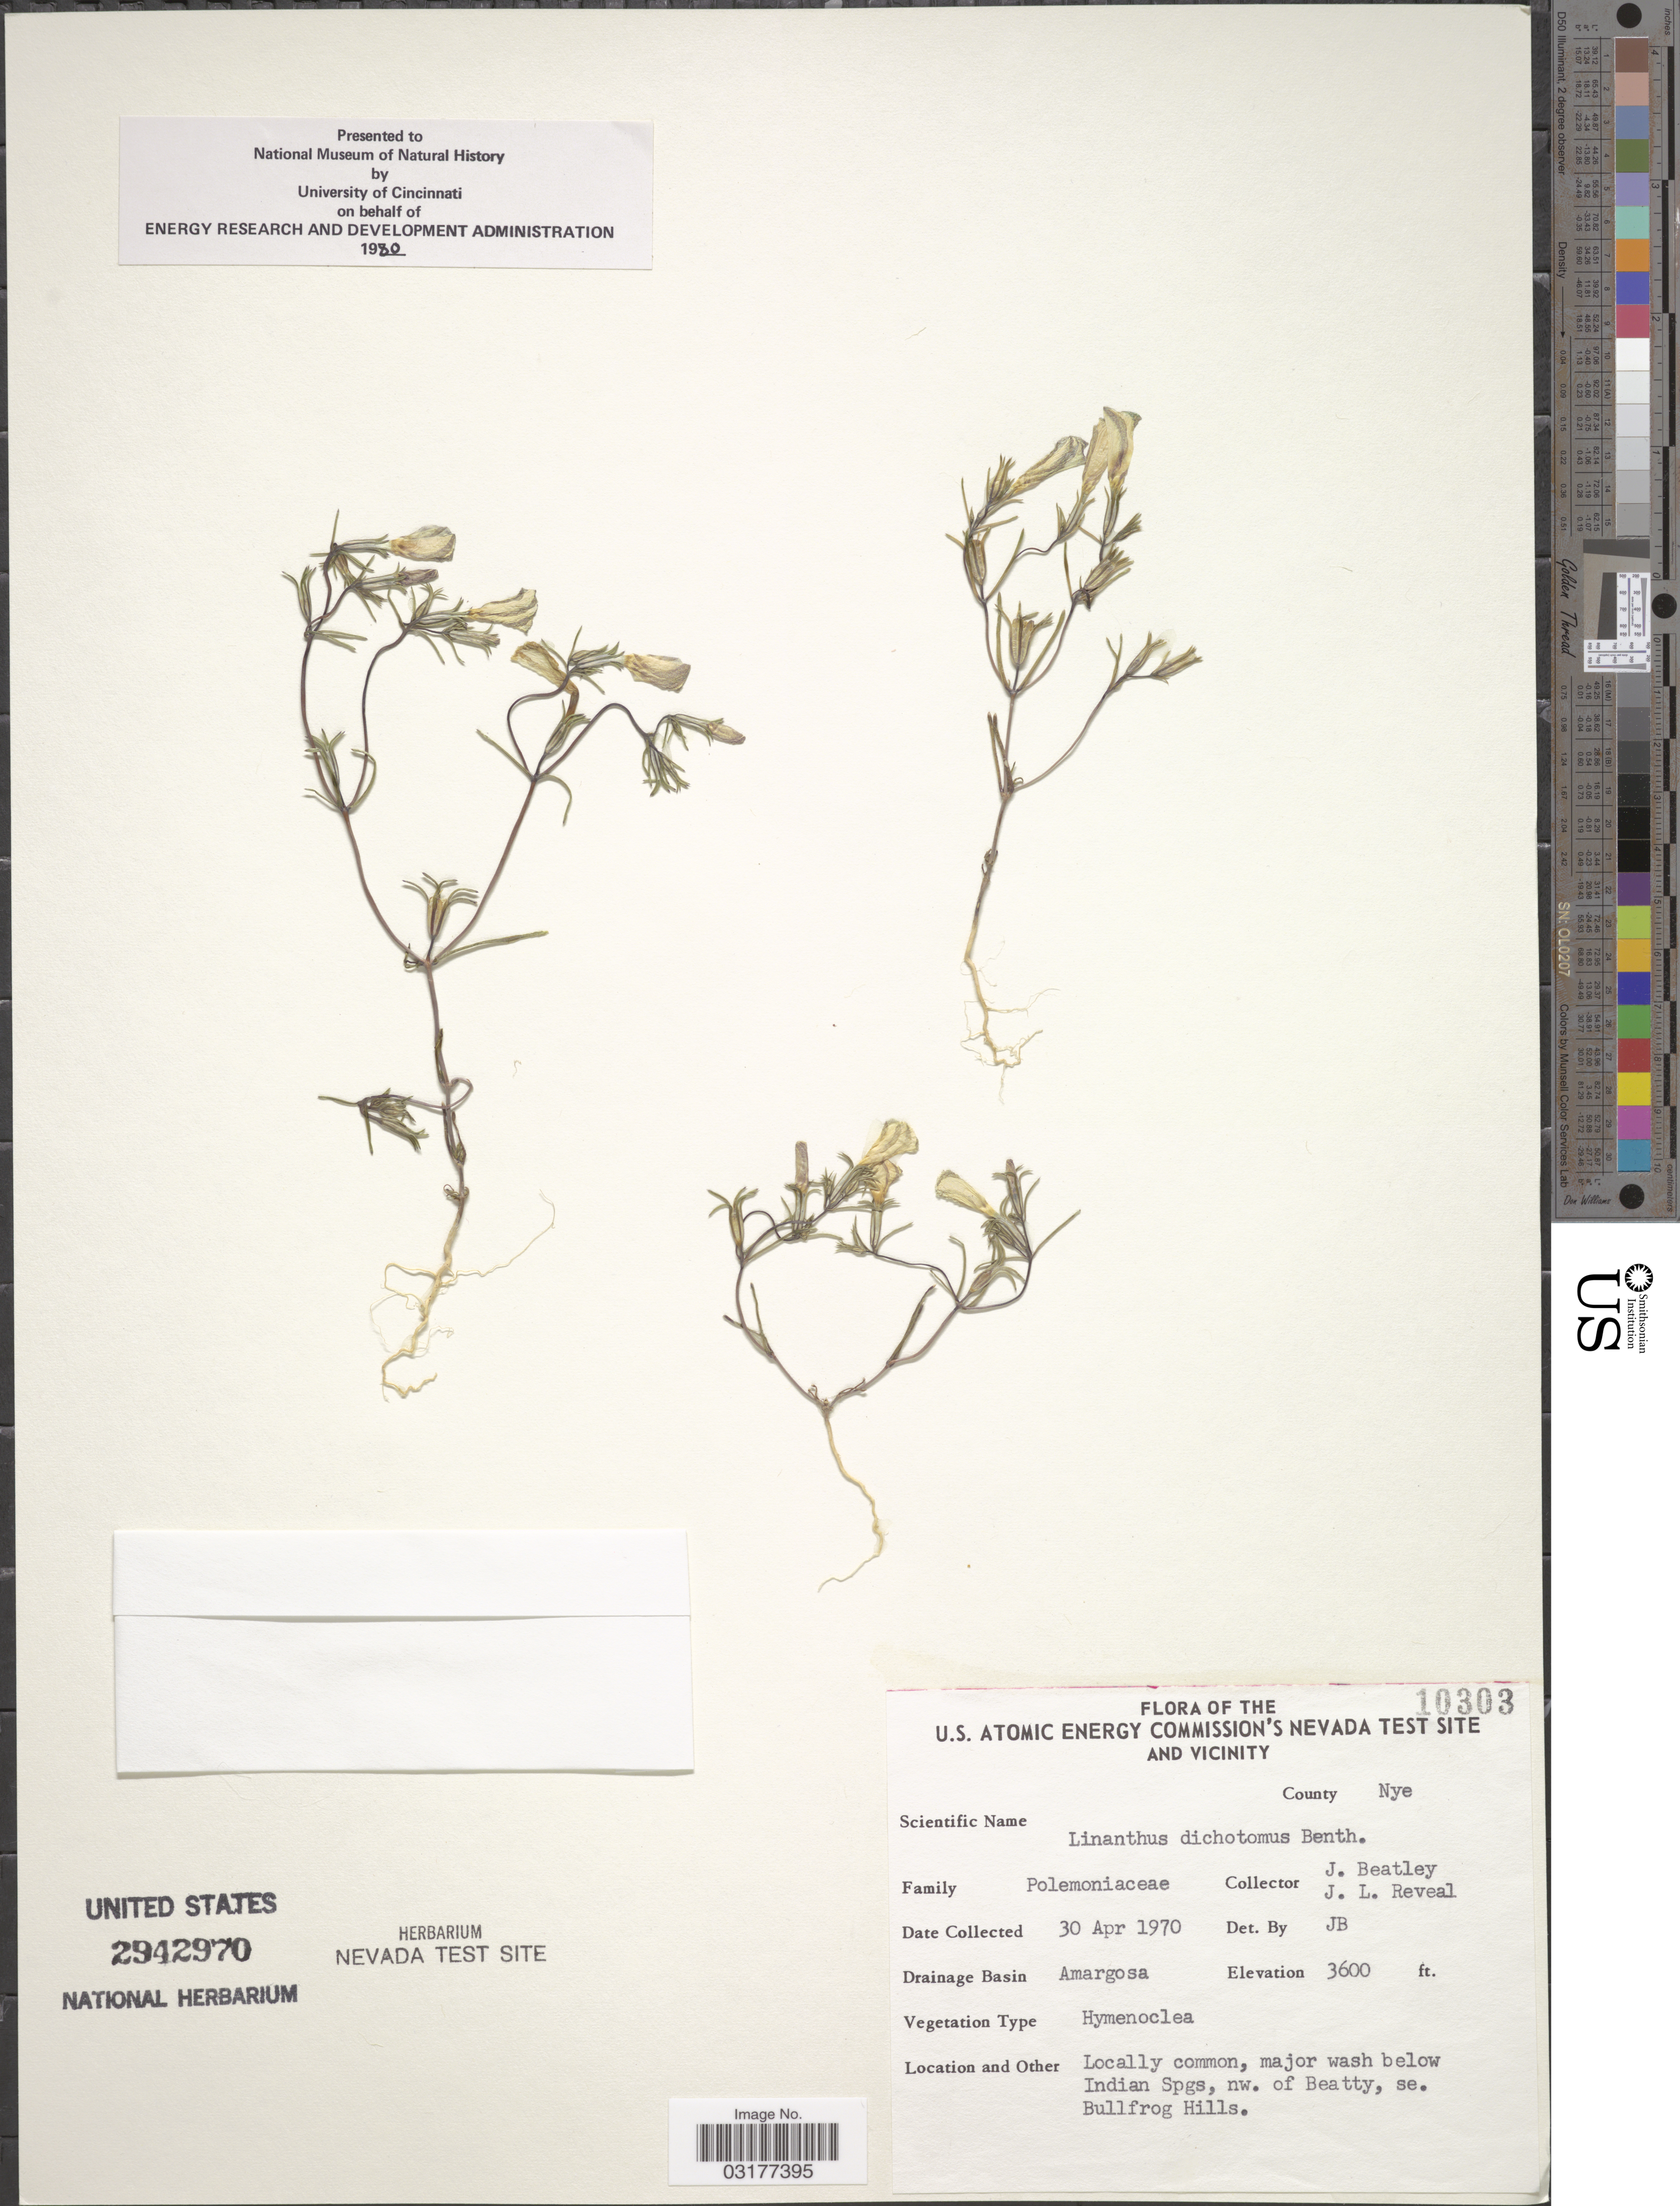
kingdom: Plantae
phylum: Tracheophyta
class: Magnoliopsida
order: Ericales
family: Polemoniaceae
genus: Linanthus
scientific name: Linanthus dichotomus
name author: Benth.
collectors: J. C. Beatley & J. L. Reveal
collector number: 10303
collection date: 1970-04-30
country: United States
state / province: Nevada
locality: The U.S. Atomic Energy Commission's Nevada Test Site and Vicinity. County Nye. Drainage Basin Amargosa. Major wash below Indian Spgs, nw. of Beatty, se. Bullfrog Hills.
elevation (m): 1097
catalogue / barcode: US 2942970